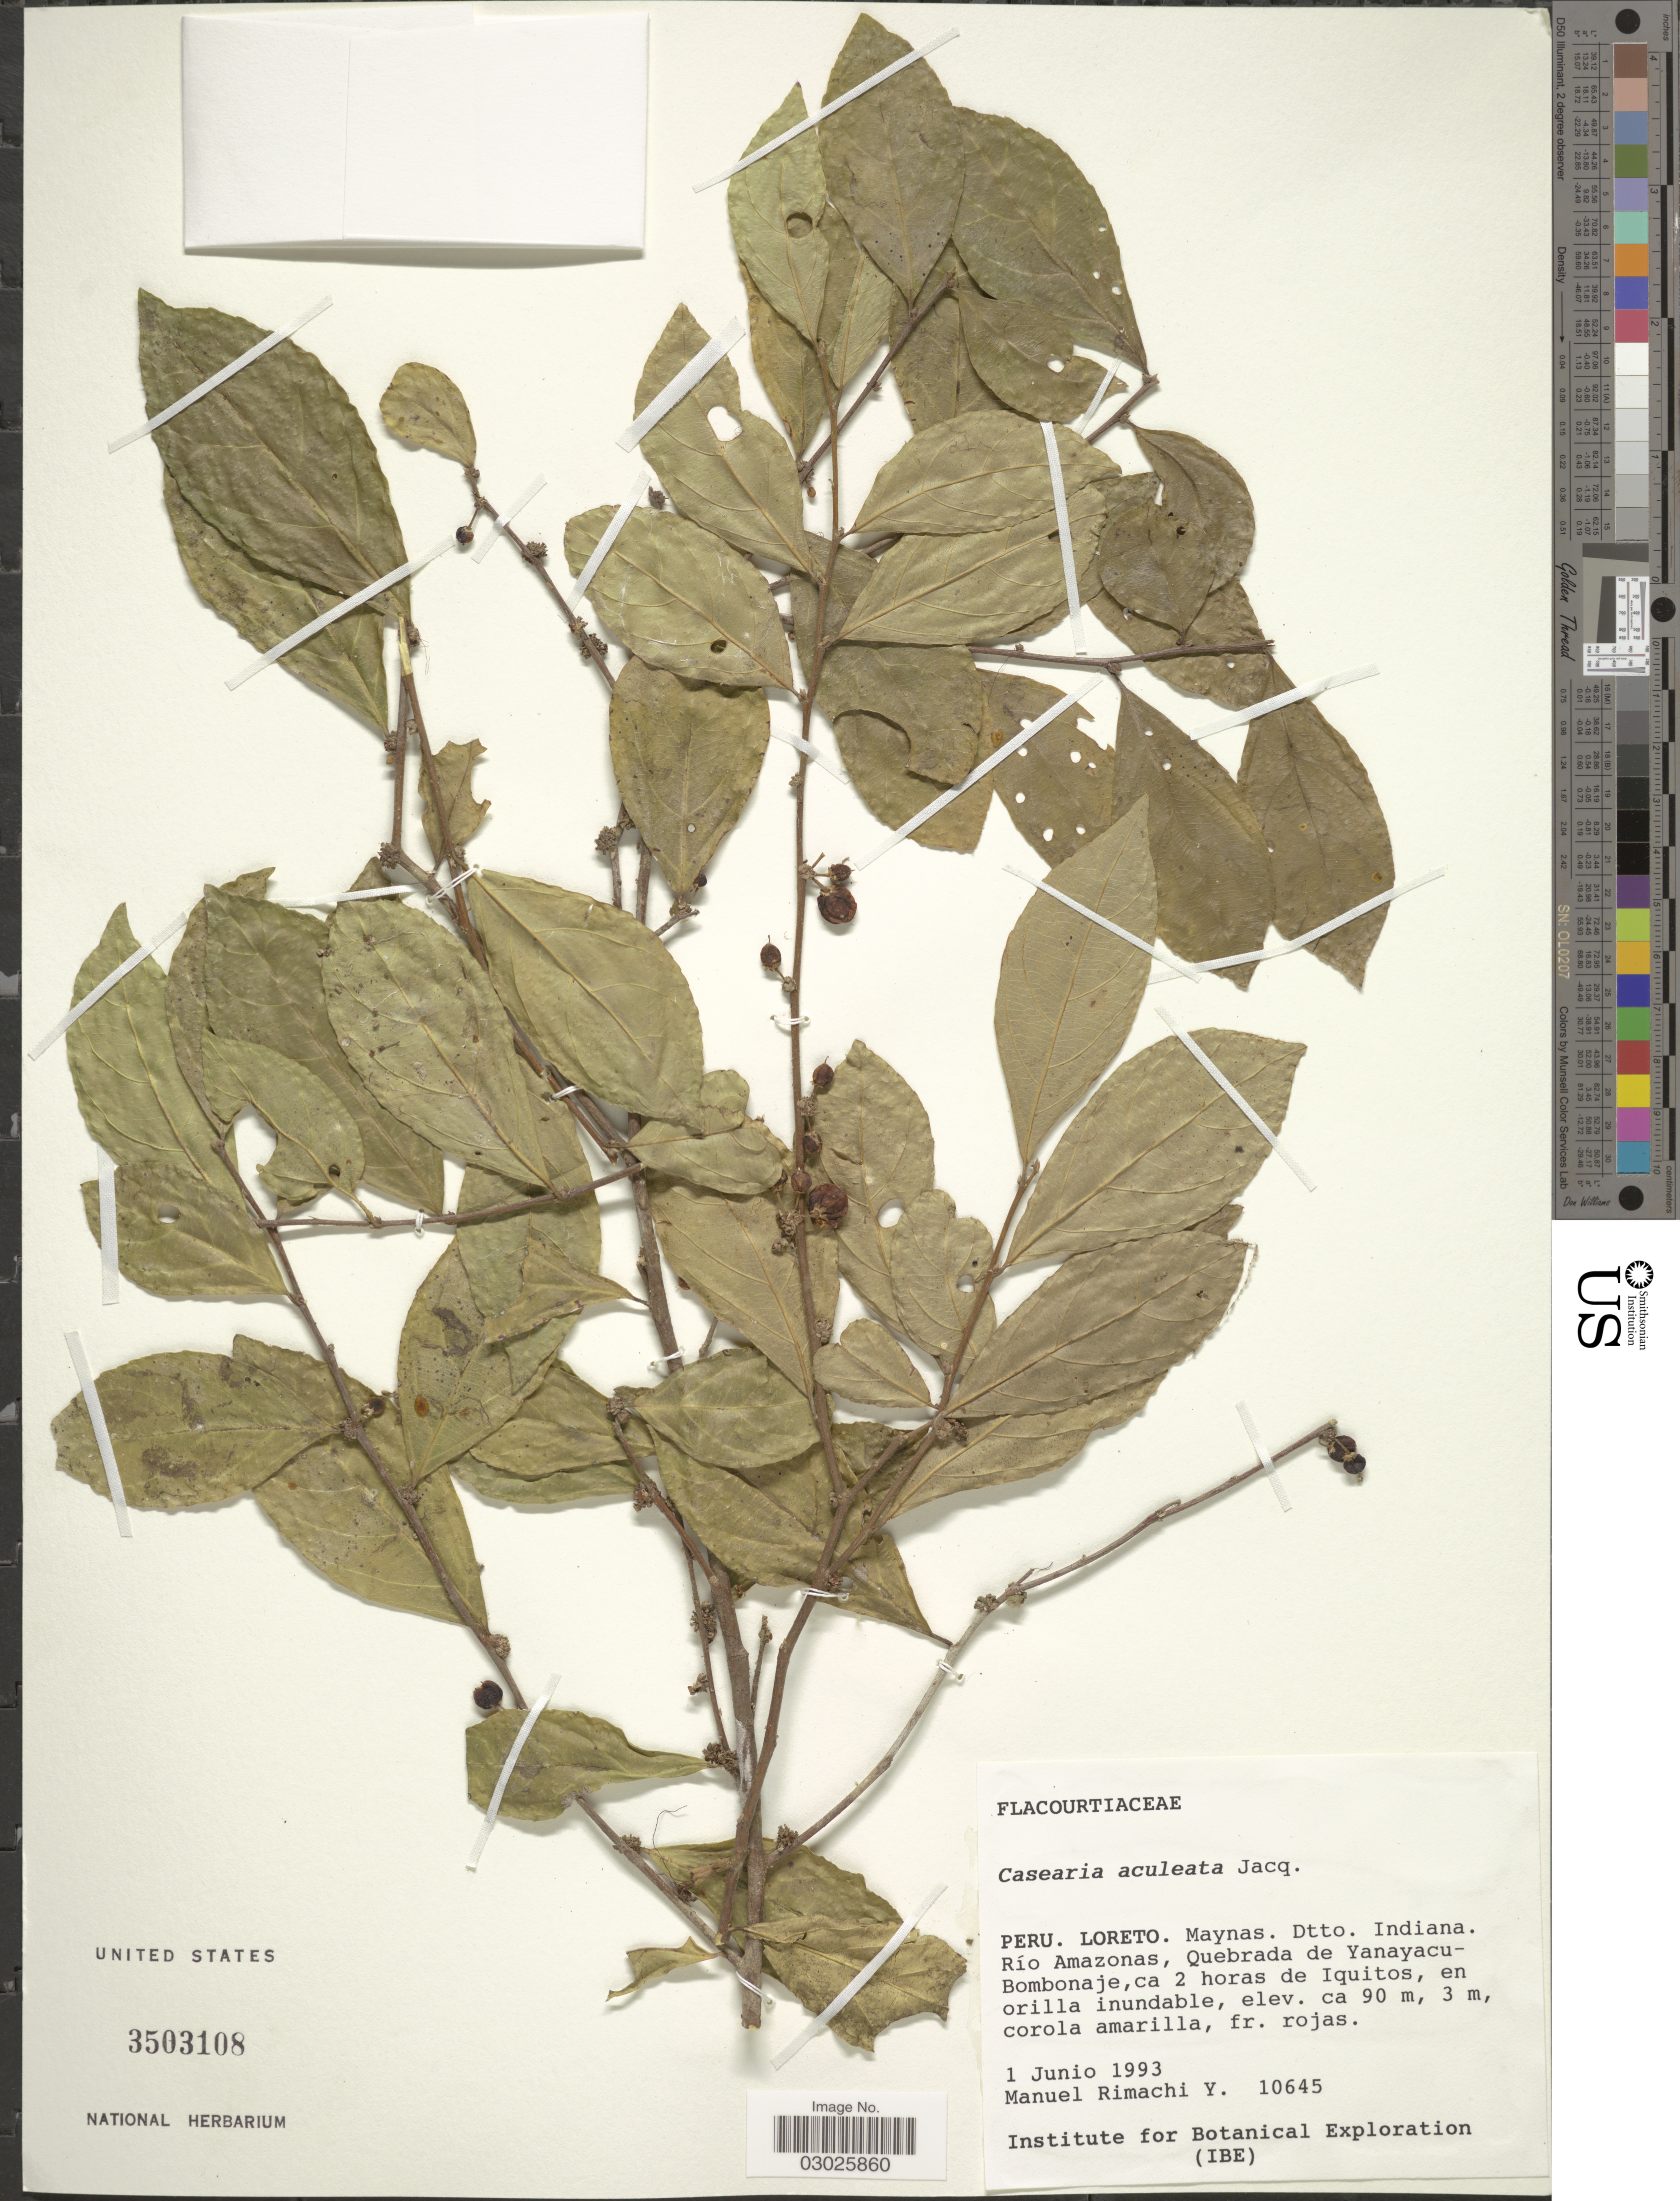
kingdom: Plantae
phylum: Tracheophyta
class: Magnoliopsida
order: Malpighiales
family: Salicaceae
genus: Casearia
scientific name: Casearia aculeata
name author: Jacq.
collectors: M. Rimachi Y.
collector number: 10645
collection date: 1993-06-01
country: Peru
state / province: Loreto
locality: Maynas. Dtto. Indiana. Río Amazonas, Quebrada de Yanayacu-Bombonaje, ca 2 horas de Iquitos.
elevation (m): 90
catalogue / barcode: US 3503108